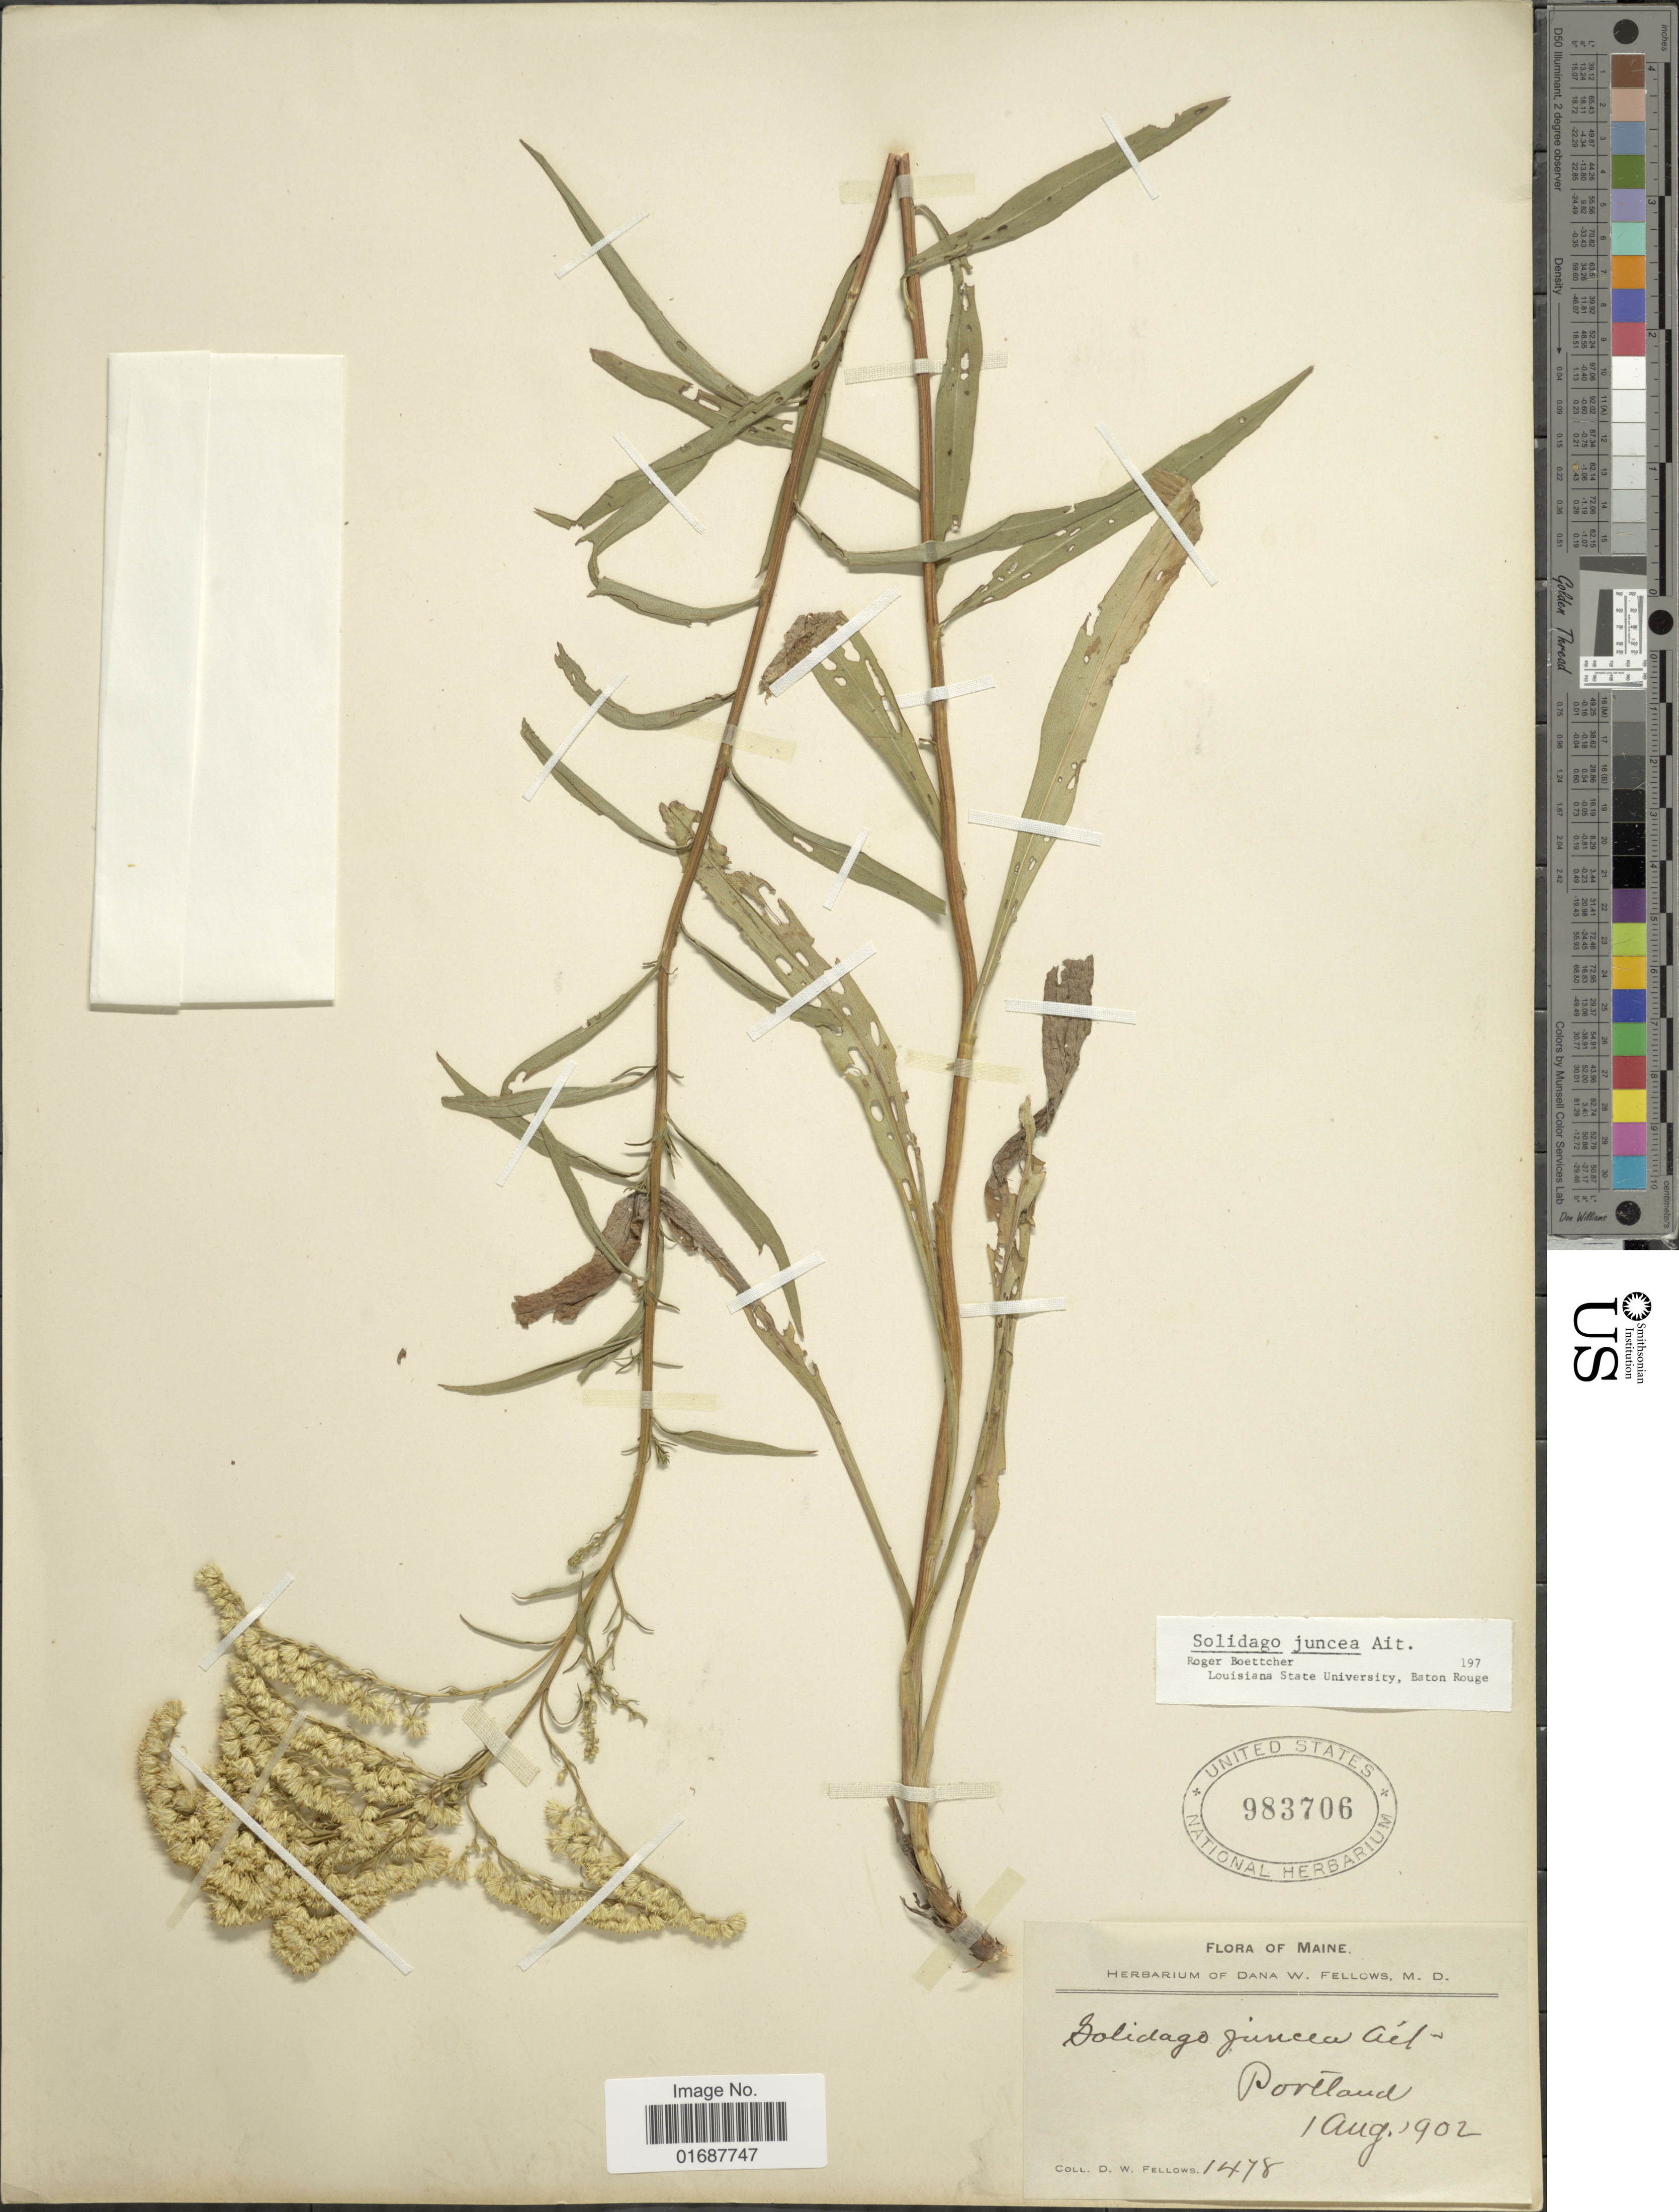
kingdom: Plantae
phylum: Tracheophyta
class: Magnoliopsida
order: Asterales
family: Asteraceae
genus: Solidago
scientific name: Solidago juncea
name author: Aiton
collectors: D. W. Fellows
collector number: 1478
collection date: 1902-08-01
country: United States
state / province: Maine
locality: Portland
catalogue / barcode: US 983706